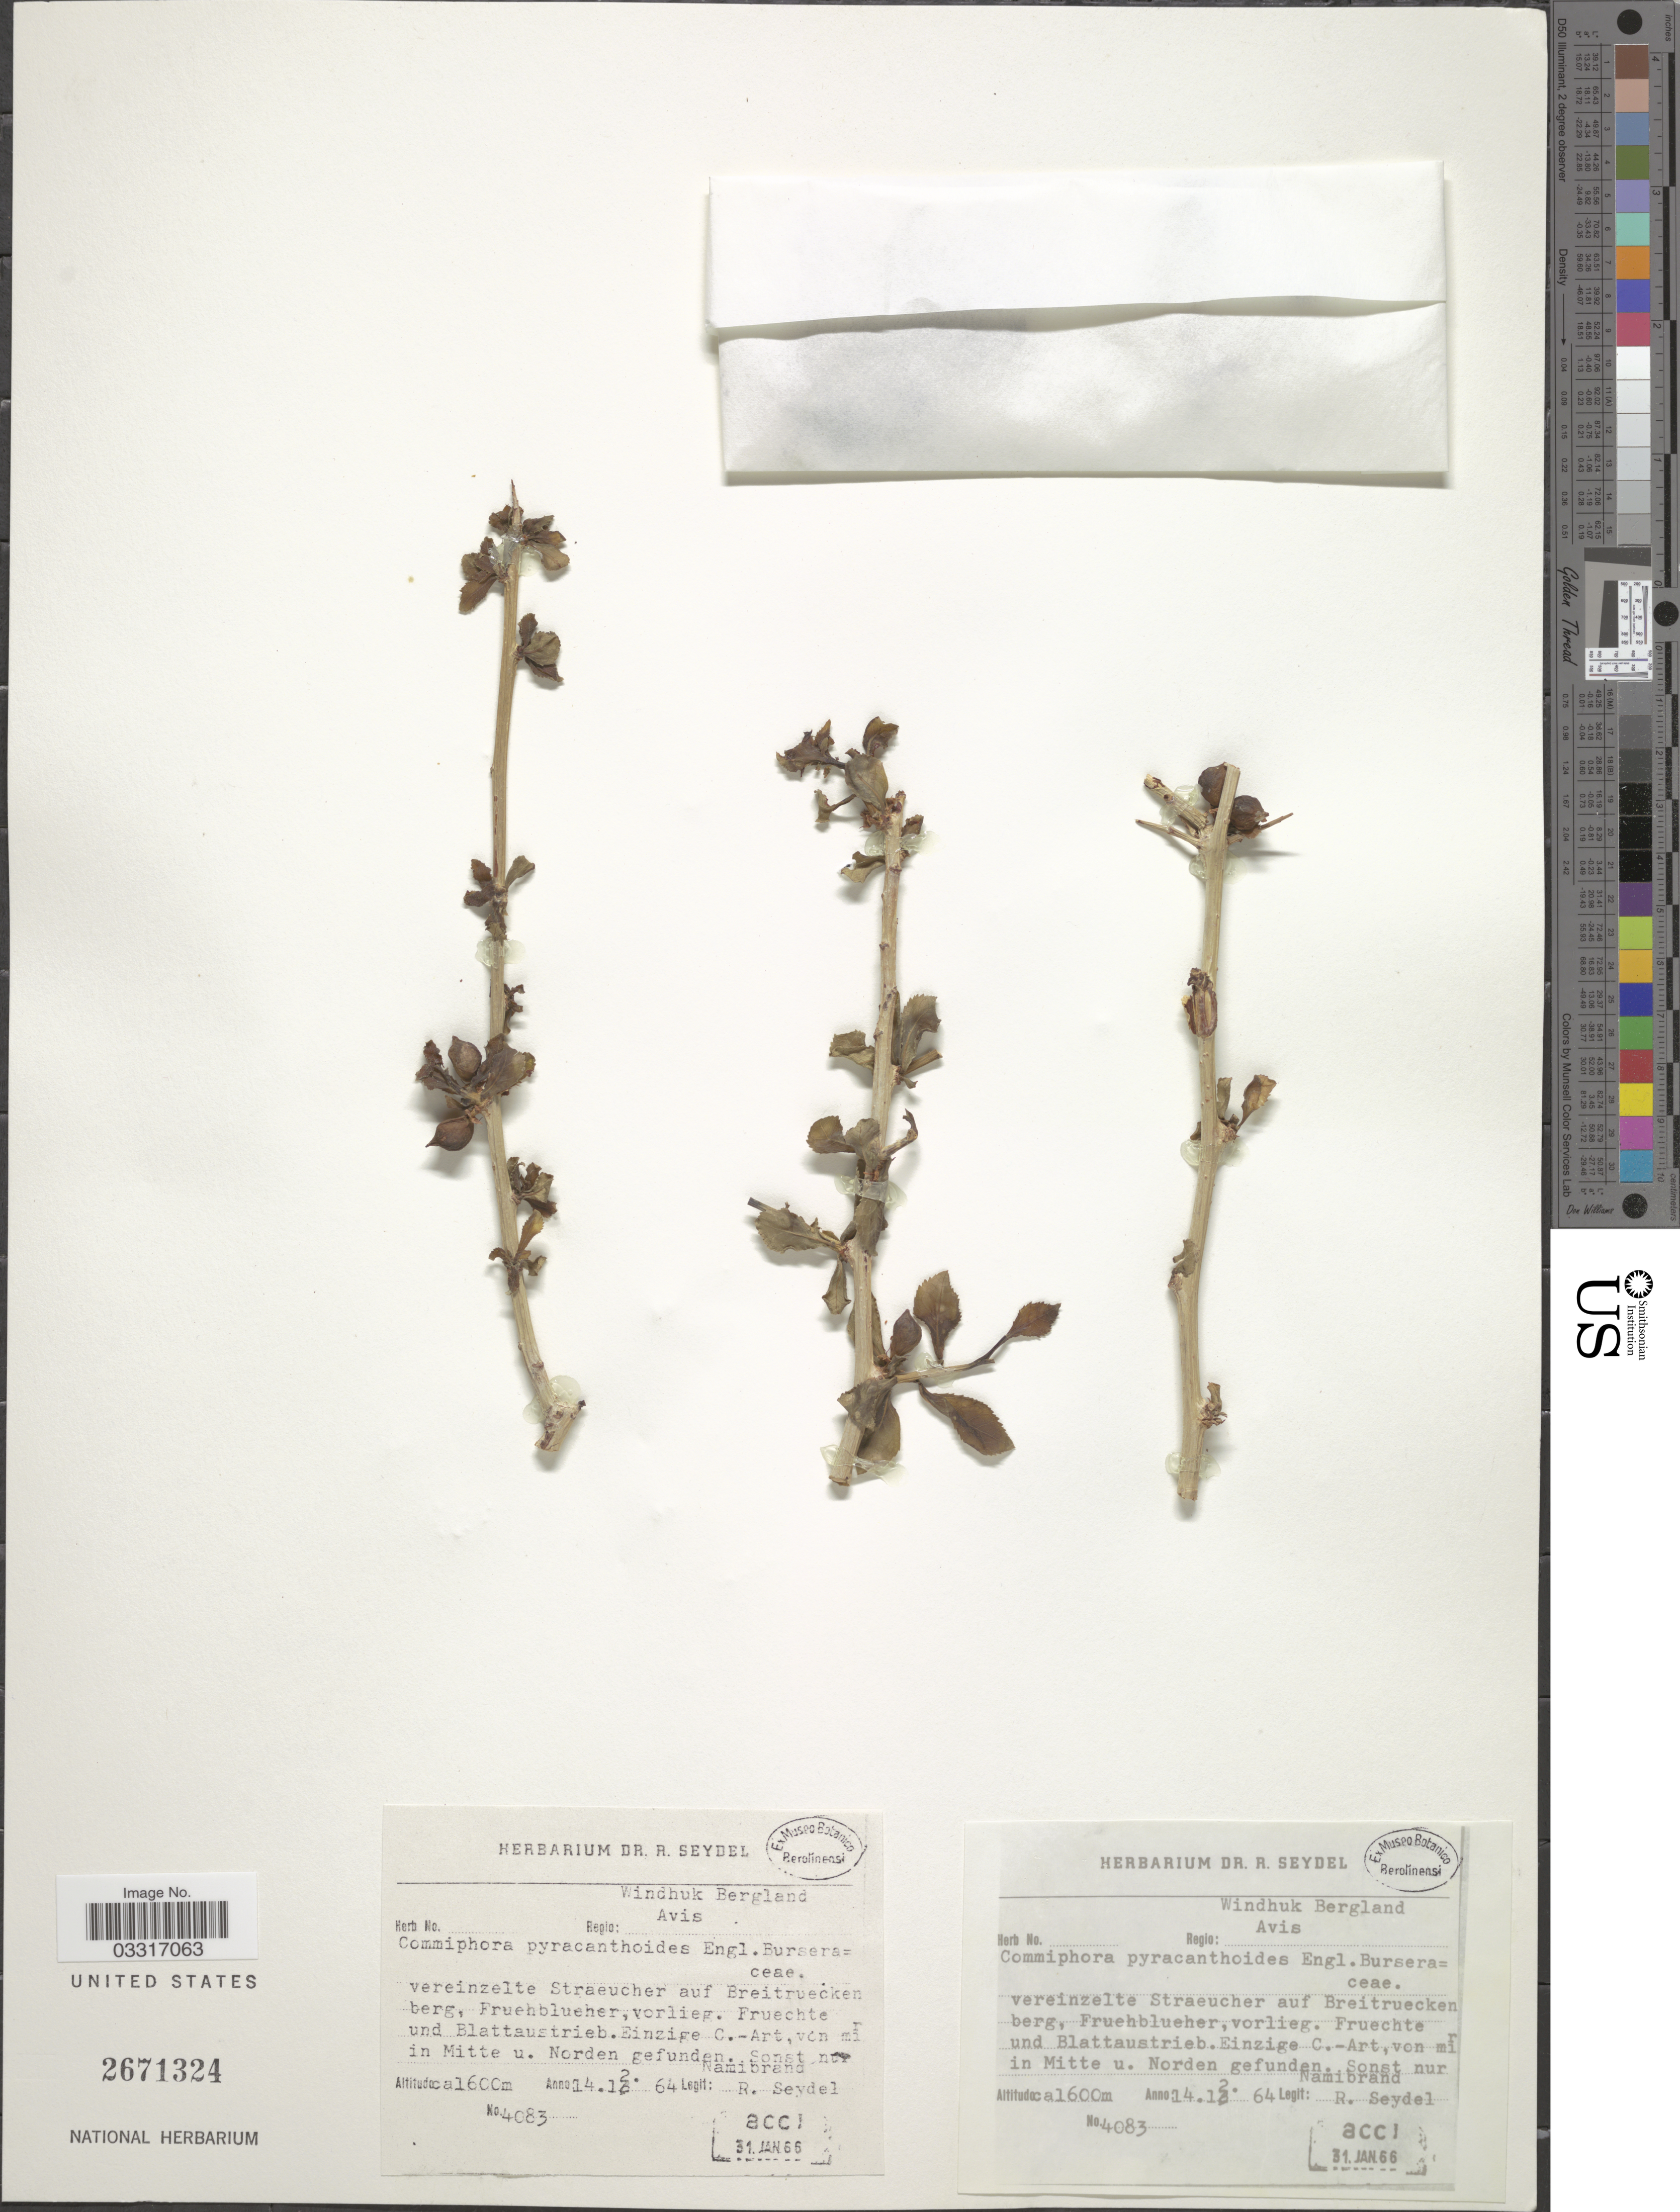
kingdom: Plantae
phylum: Tracheophyta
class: Magnoliopsida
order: Sapindales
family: Burseraceae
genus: Commiphora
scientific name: Commiphora pyracanthoides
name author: Engl.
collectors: R. Seydel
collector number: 4083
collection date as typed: Transcribed d/m/y: 14/12/64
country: Namibia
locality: Regio: Windhuk Bergland Avis. Einzige C.-Art, von mi in Mitte u. Norden gefunden.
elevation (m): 1600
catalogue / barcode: US 2671324